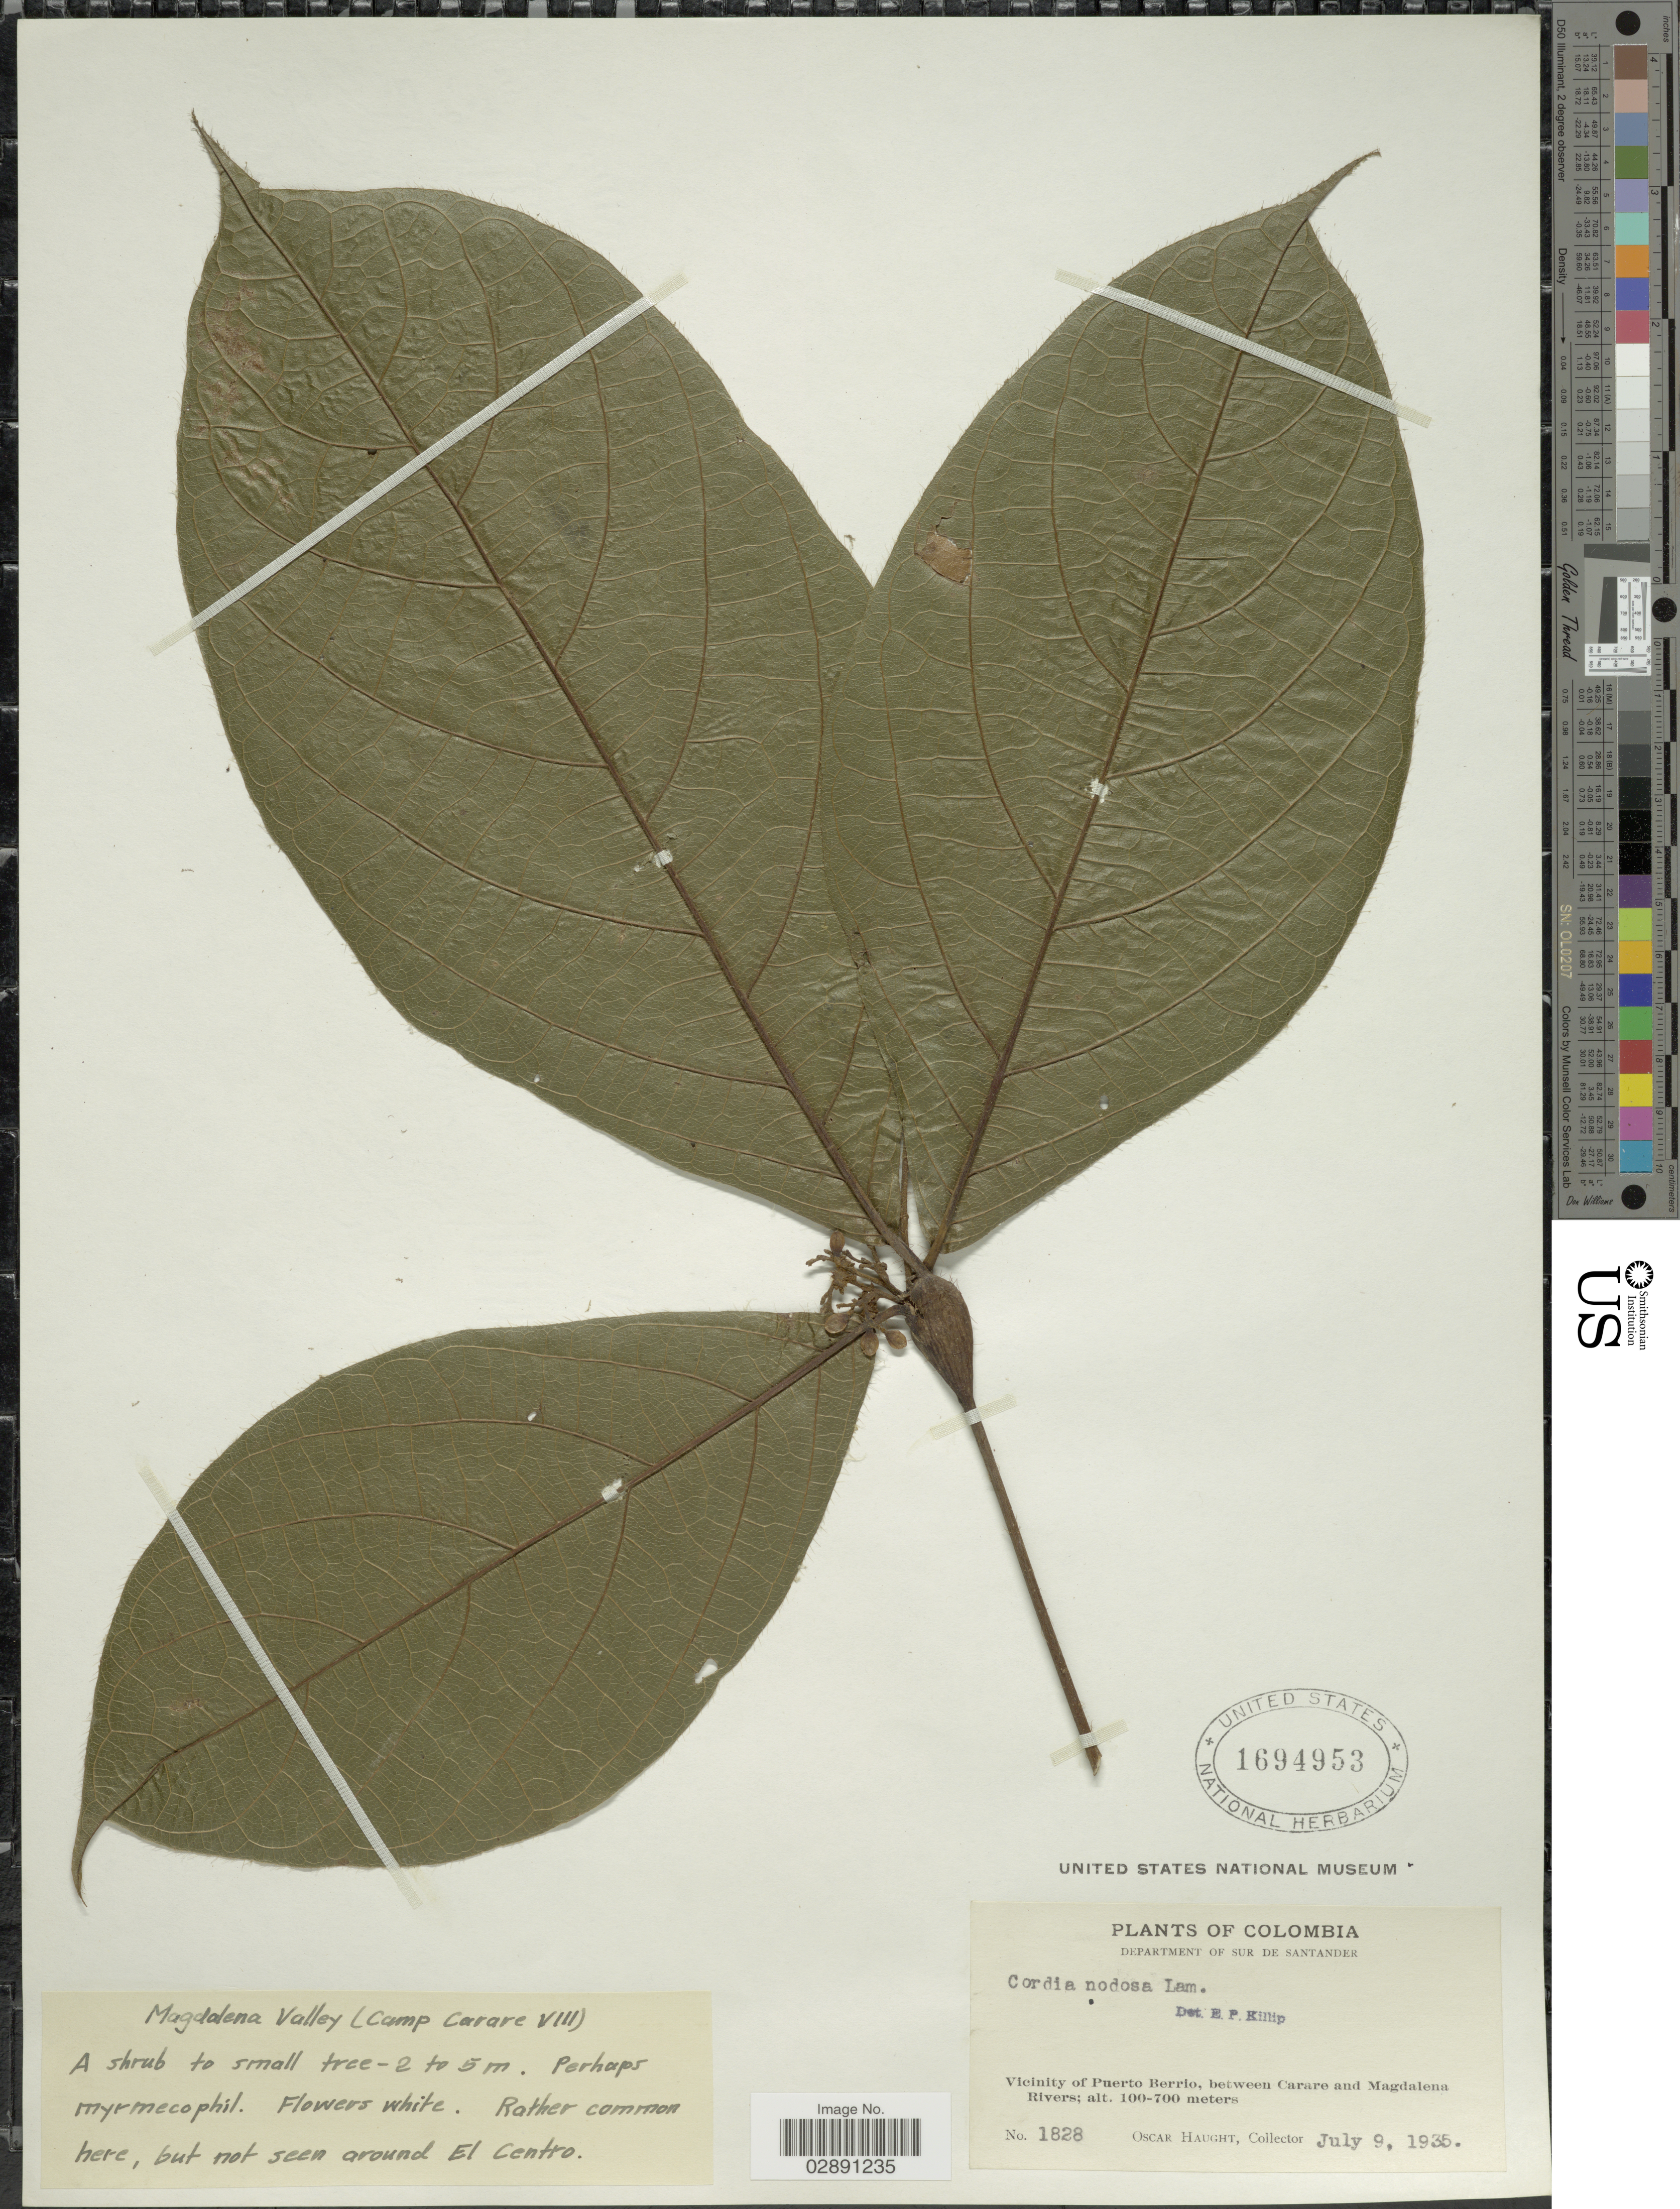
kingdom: Plantae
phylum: Tracheophyta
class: Magnoliopsida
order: Boraginales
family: Cordiaceae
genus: Cordia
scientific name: Cordia nodosa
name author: Lam.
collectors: O. Haught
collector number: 1828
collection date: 1935-07-09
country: Colombia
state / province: Santander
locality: Department of Sur de Santander. Vicinity of Puerto Berrio, between Carare and Magdalena Rivers. Magdalena Valley (Camp Carare VIII).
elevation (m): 100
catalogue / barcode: US 1694953